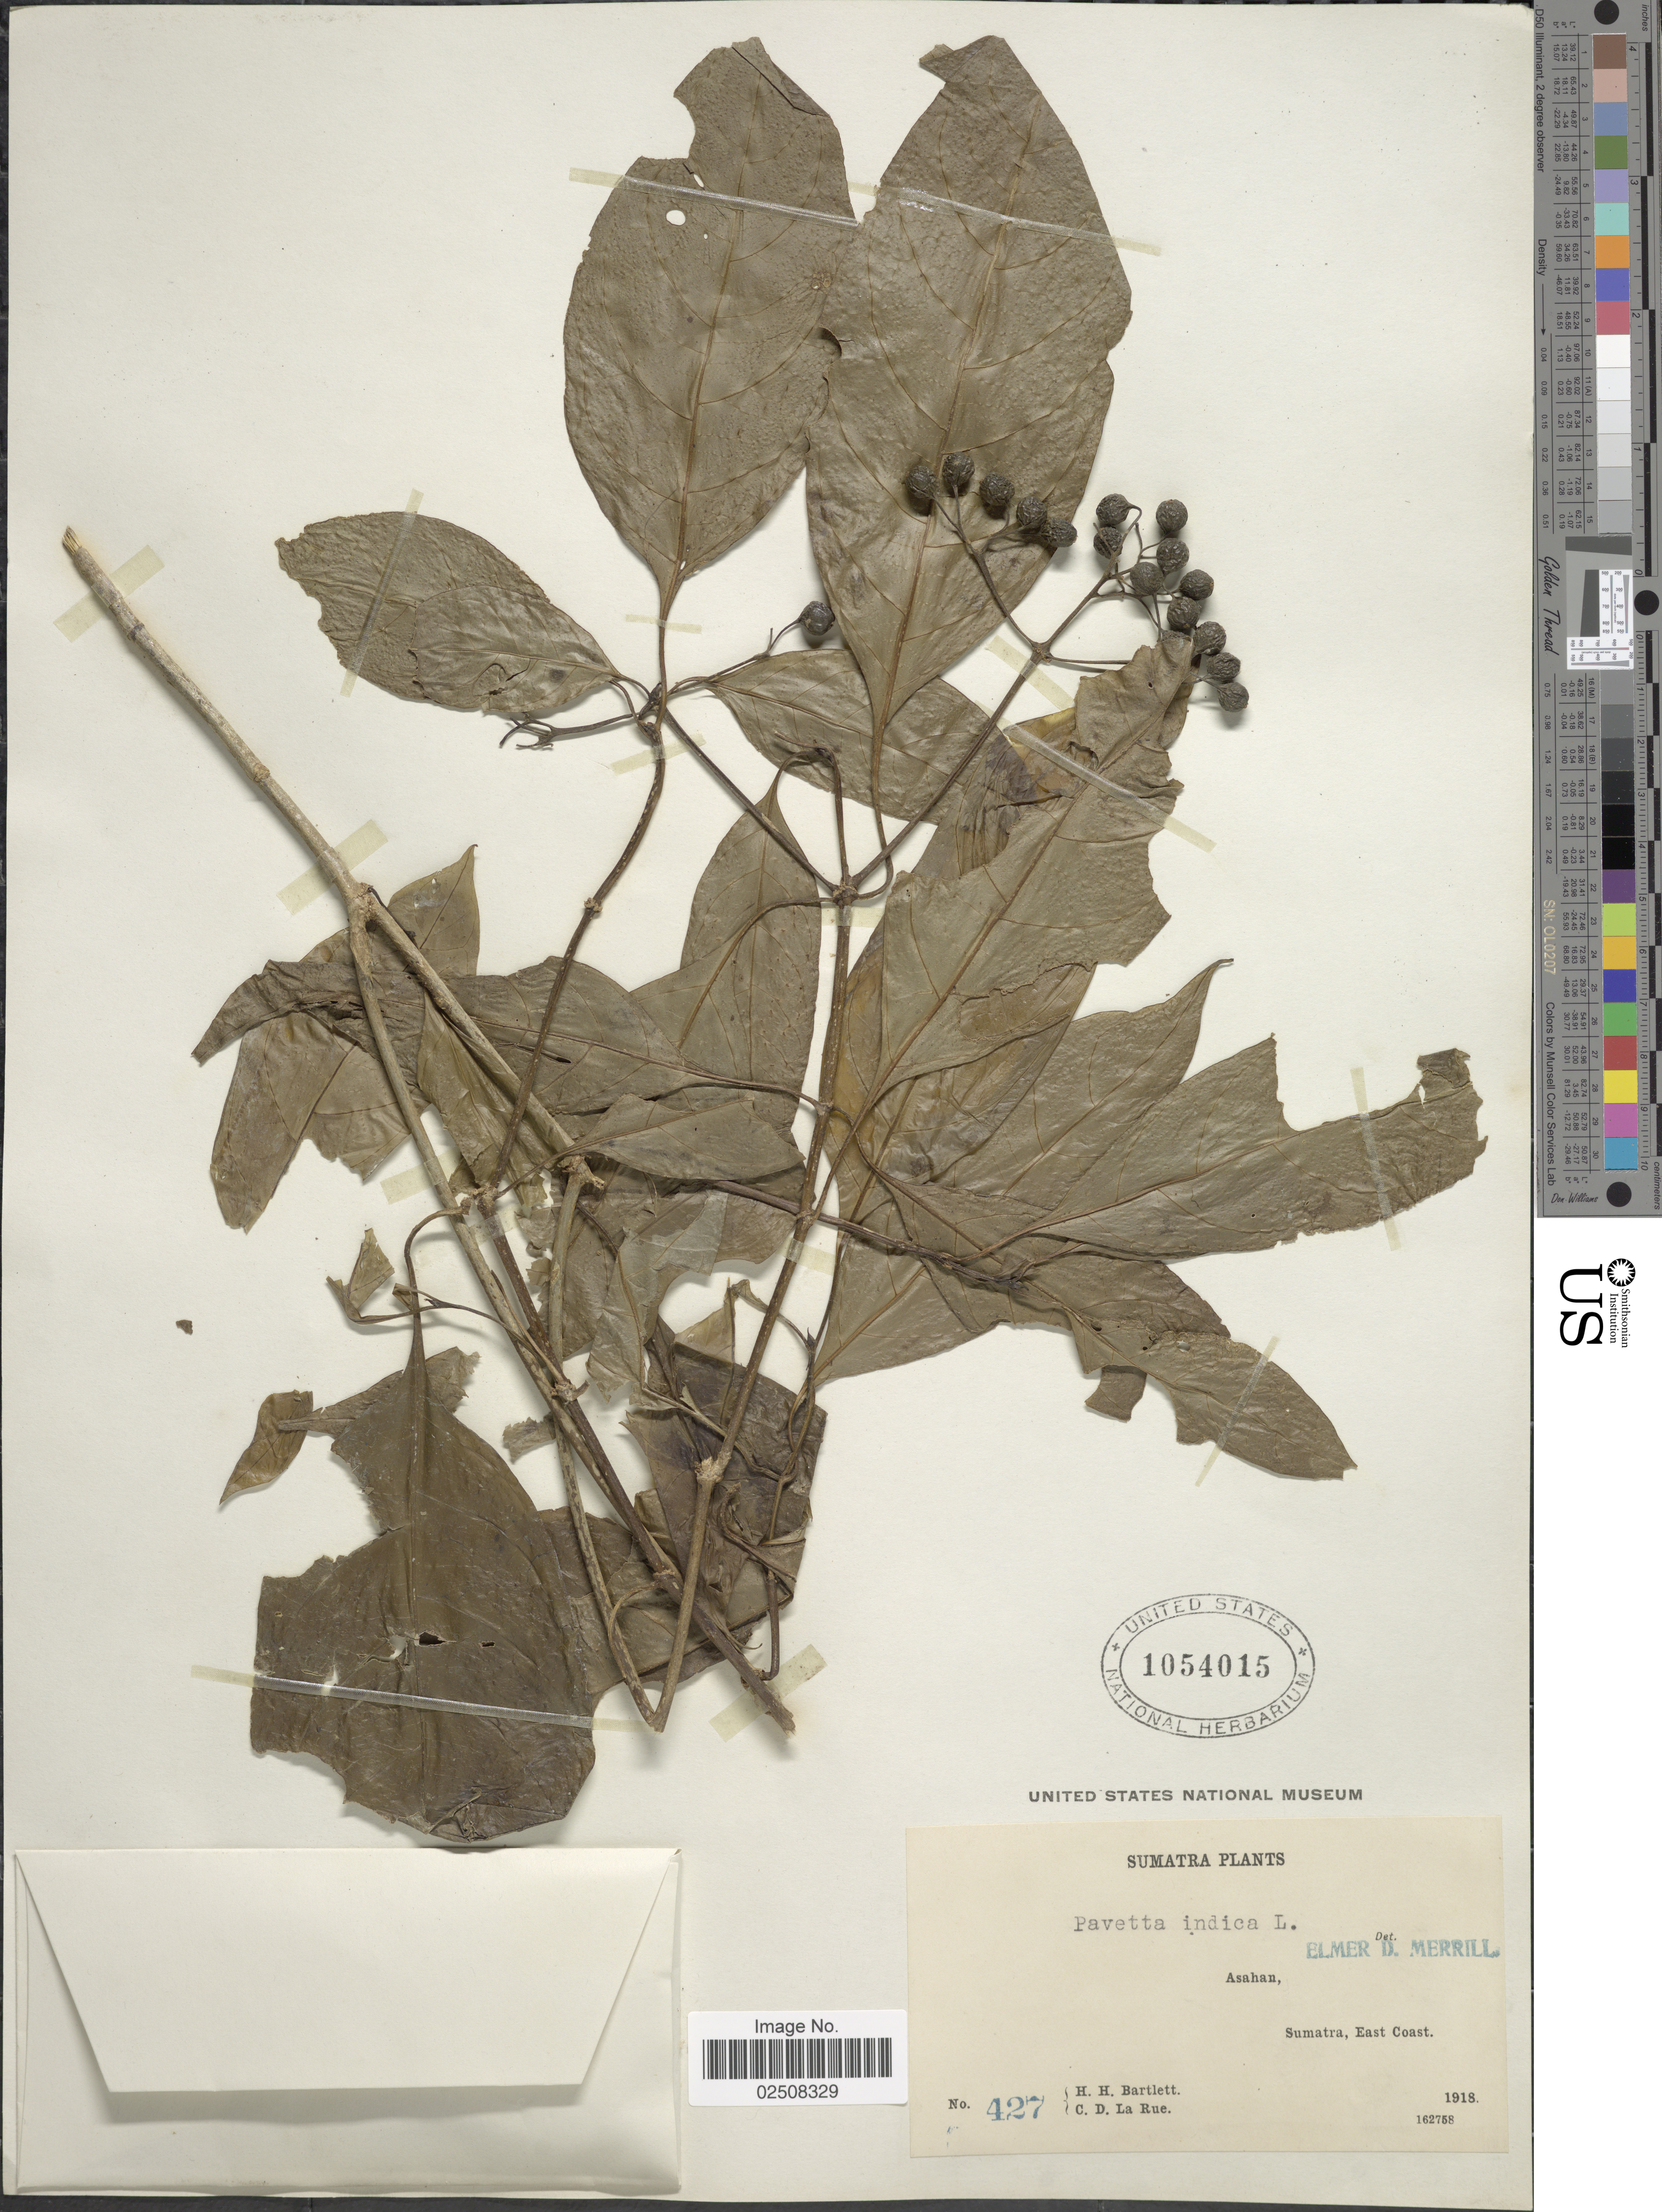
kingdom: Plantae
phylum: Tracheophyta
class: Magnoliopsida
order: Gentianales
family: Rubiaceae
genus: Pavetta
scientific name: Pavetta indica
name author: L.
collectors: H. H. Bartlett & C. La Rue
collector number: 427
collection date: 1918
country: Indonesia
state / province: Sumatra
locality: Asahan, East Coast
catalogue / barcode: US 1054015